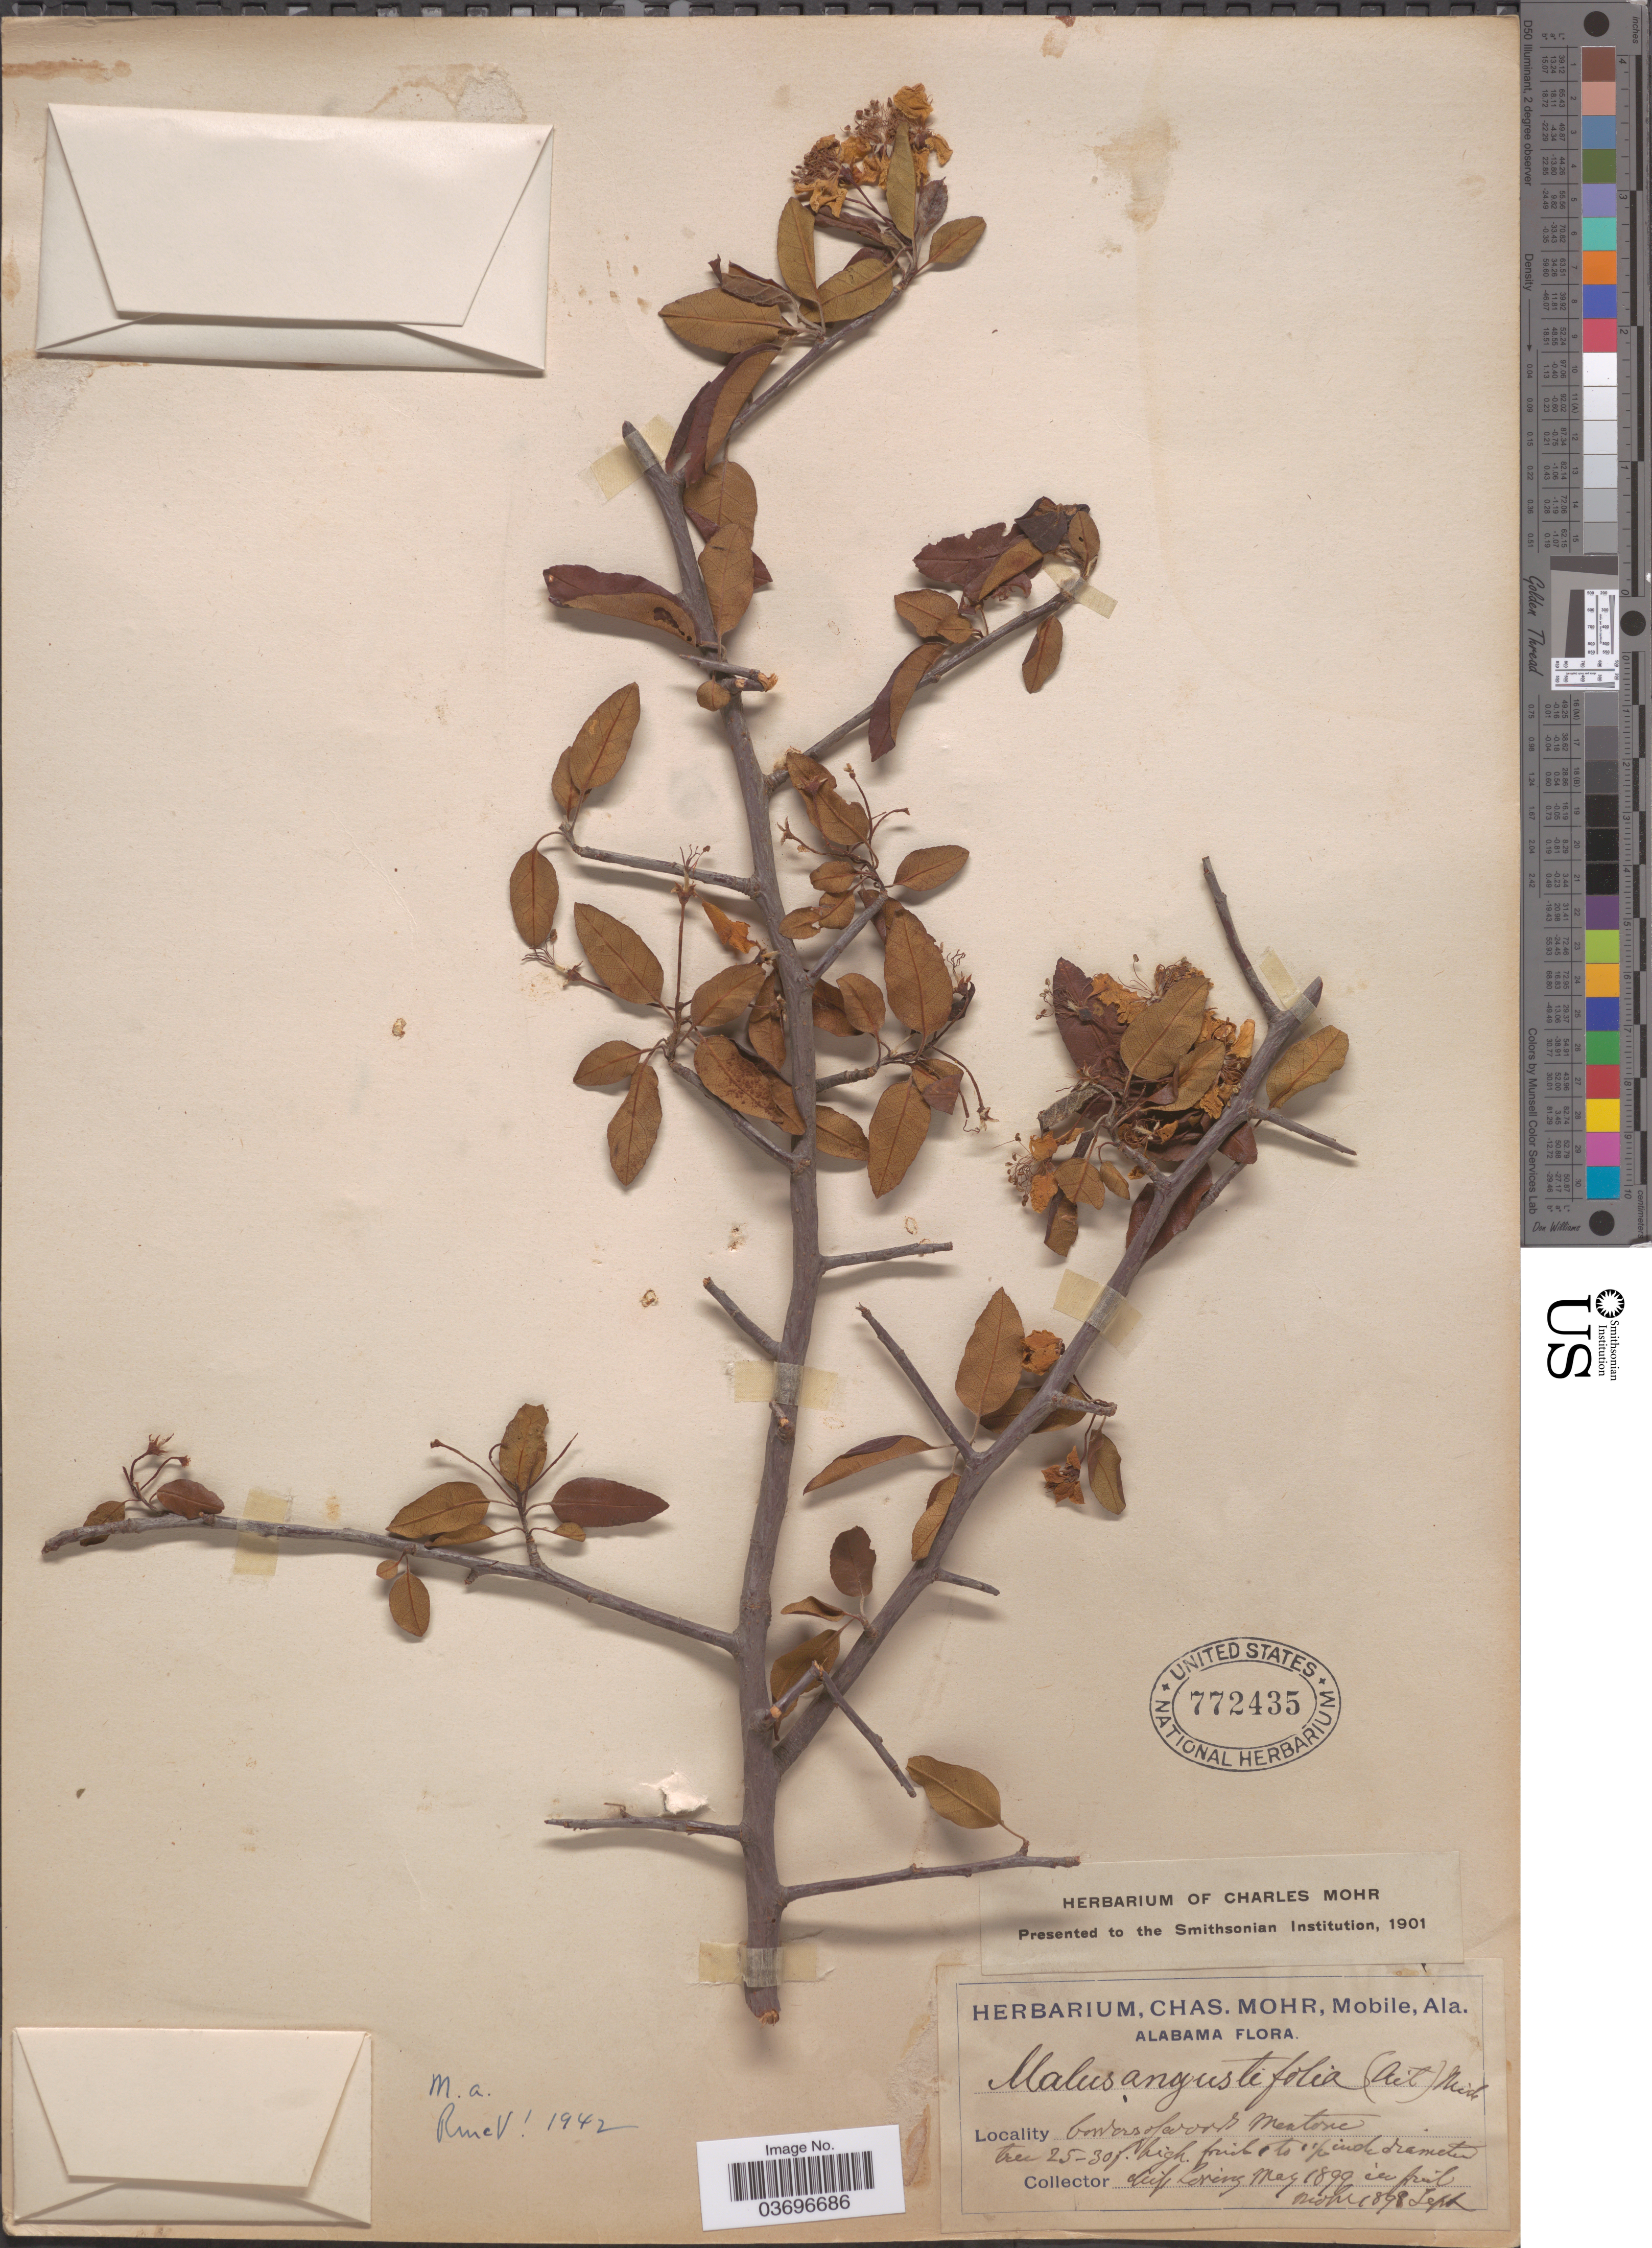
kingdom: Plantae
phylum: Tracheophyta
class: Magnoliopsida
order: Rosales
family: Rosaceae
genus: Malus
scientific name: Malus angustifolia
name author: (Aiton) Michx.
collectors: C. Mohr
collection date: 1898-09/1899-05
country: United States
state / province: Alabama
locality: Borders of woods Mentone.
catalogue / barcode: US 772435